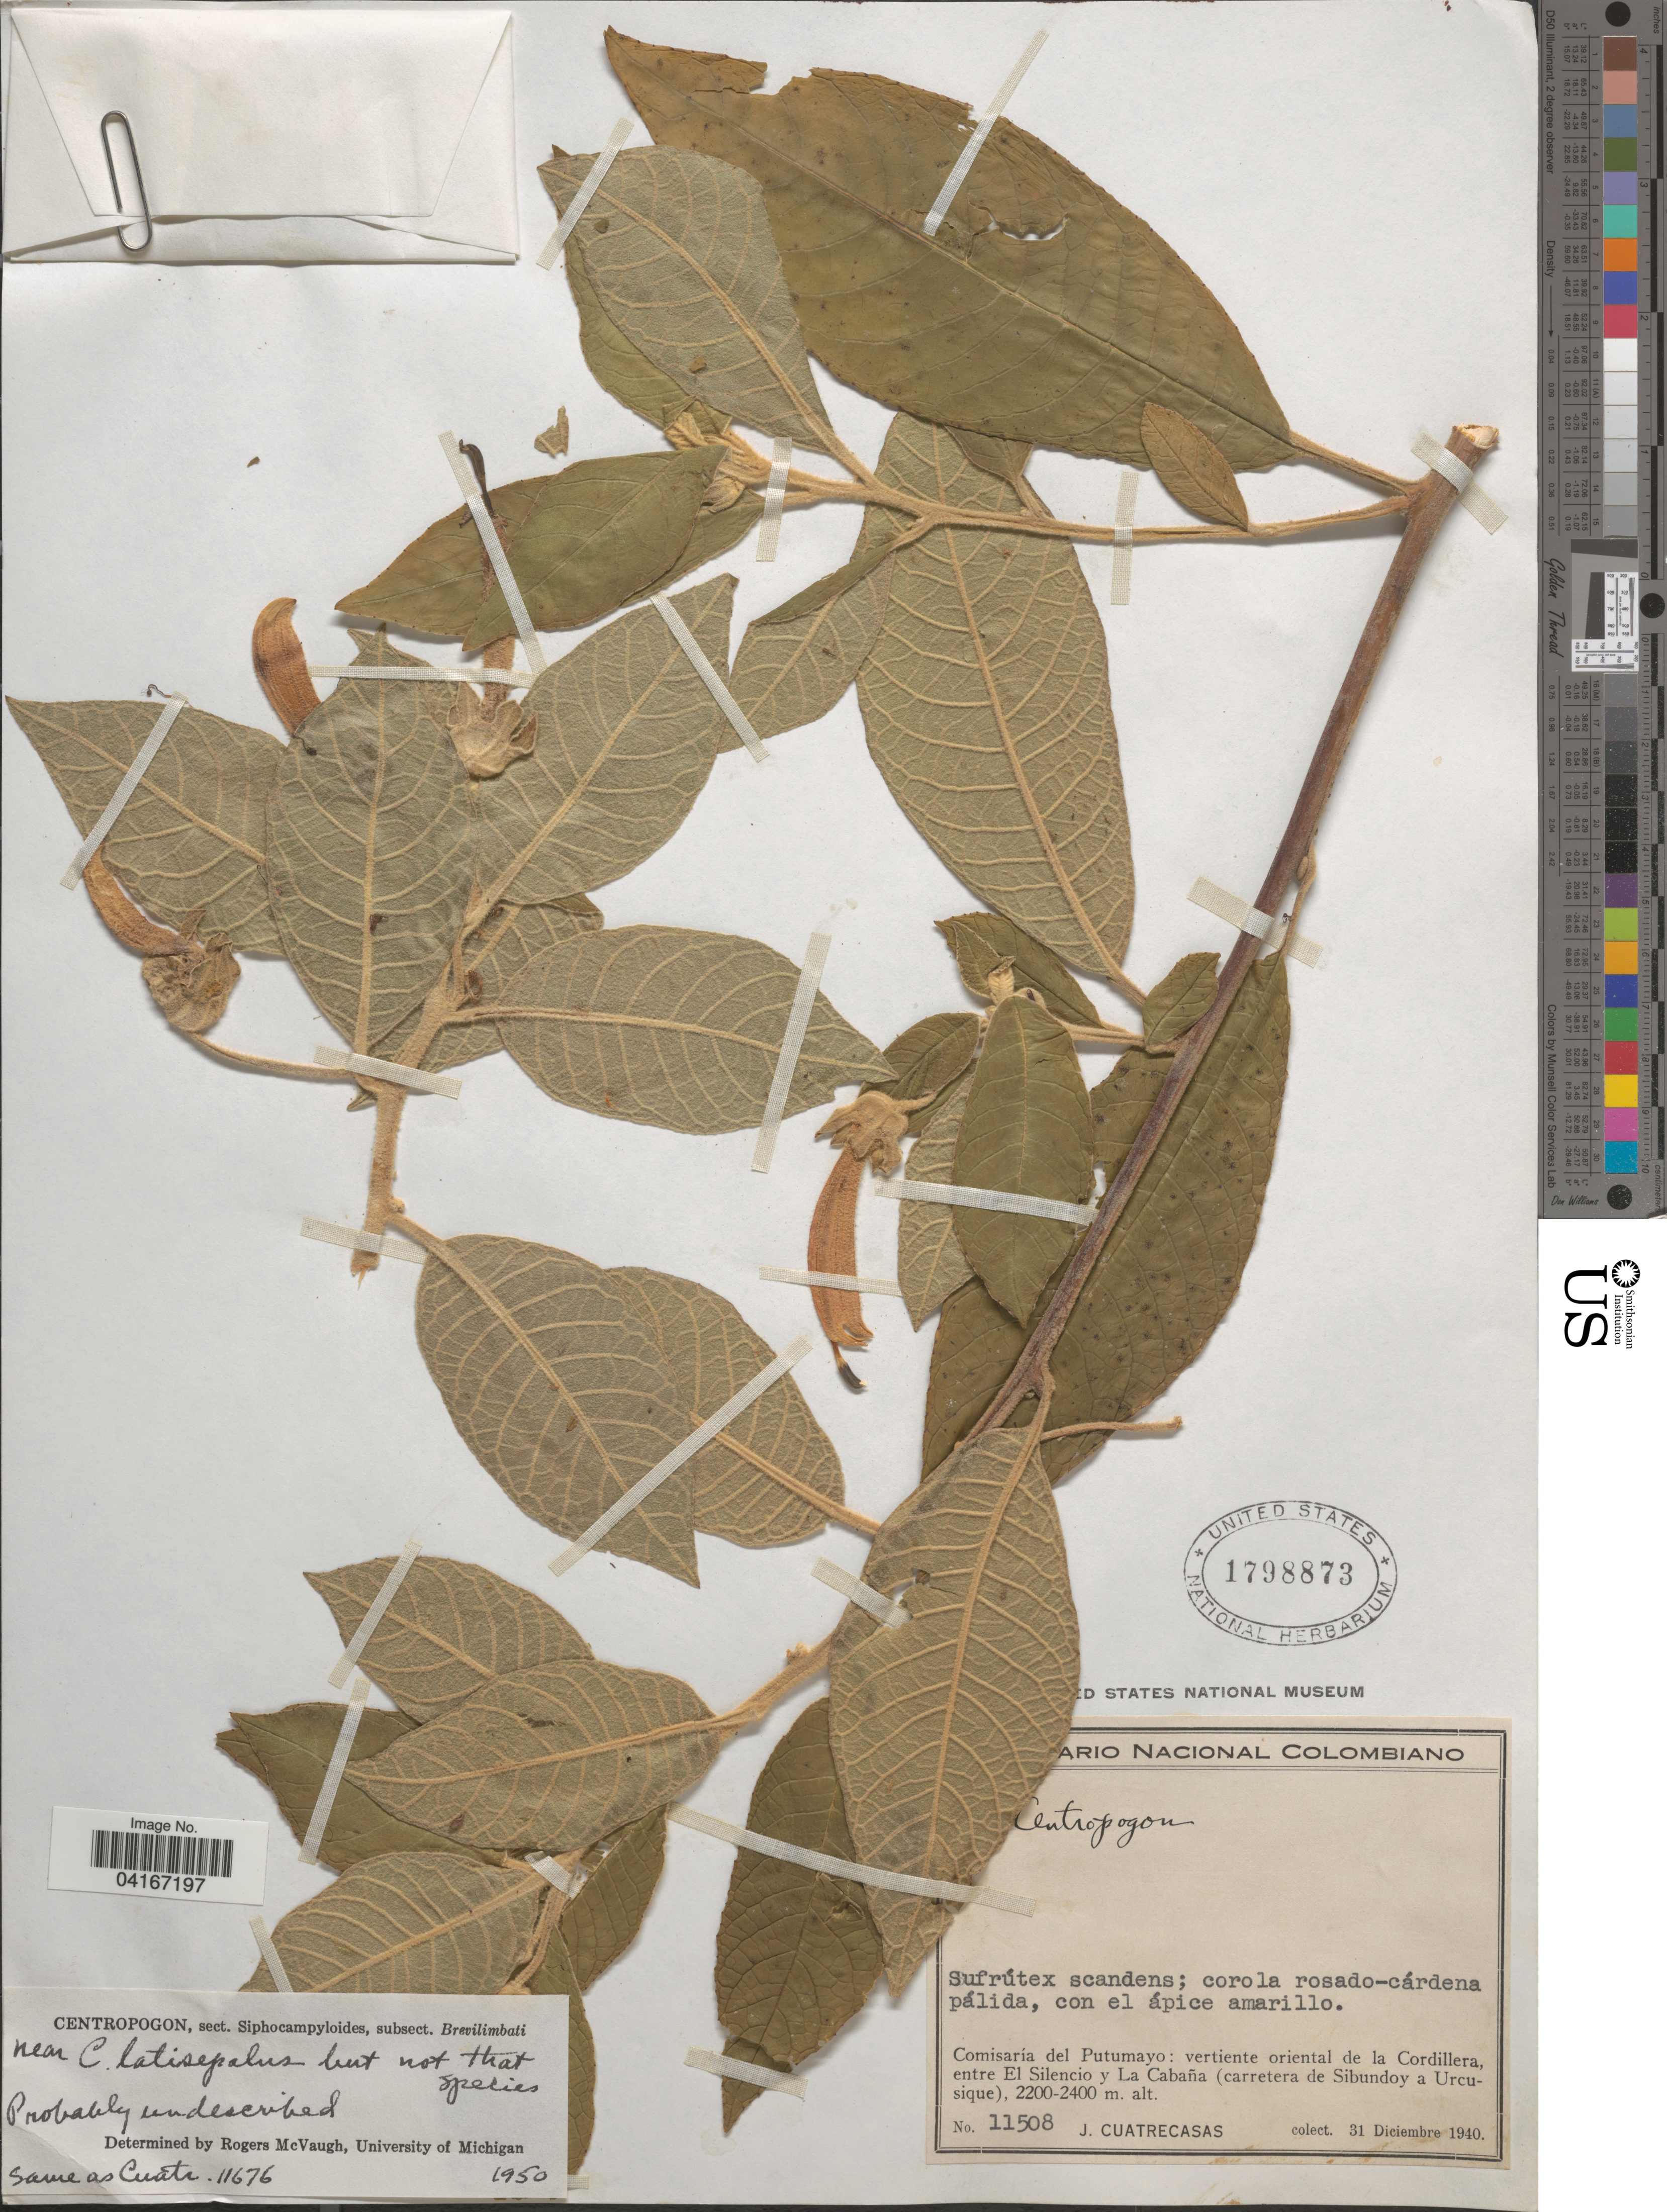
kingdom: Plantae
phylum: Tracheophyta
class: Magnoliopsida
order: Asterales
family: Campanulaceae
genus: Centropogon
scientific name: Centropogon latisepalus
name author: Gleason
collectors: J. Cuatrecasas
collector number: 11508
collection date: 1940-12-31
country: Colombia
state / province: Putumayo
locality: Comisaría del Putumayo: vertiente oriental de la Cordillera, entre El Silencio y La Cabaña (carretera de Sibundoy a Urcusique).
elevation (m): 2200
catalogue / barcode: US 1798873